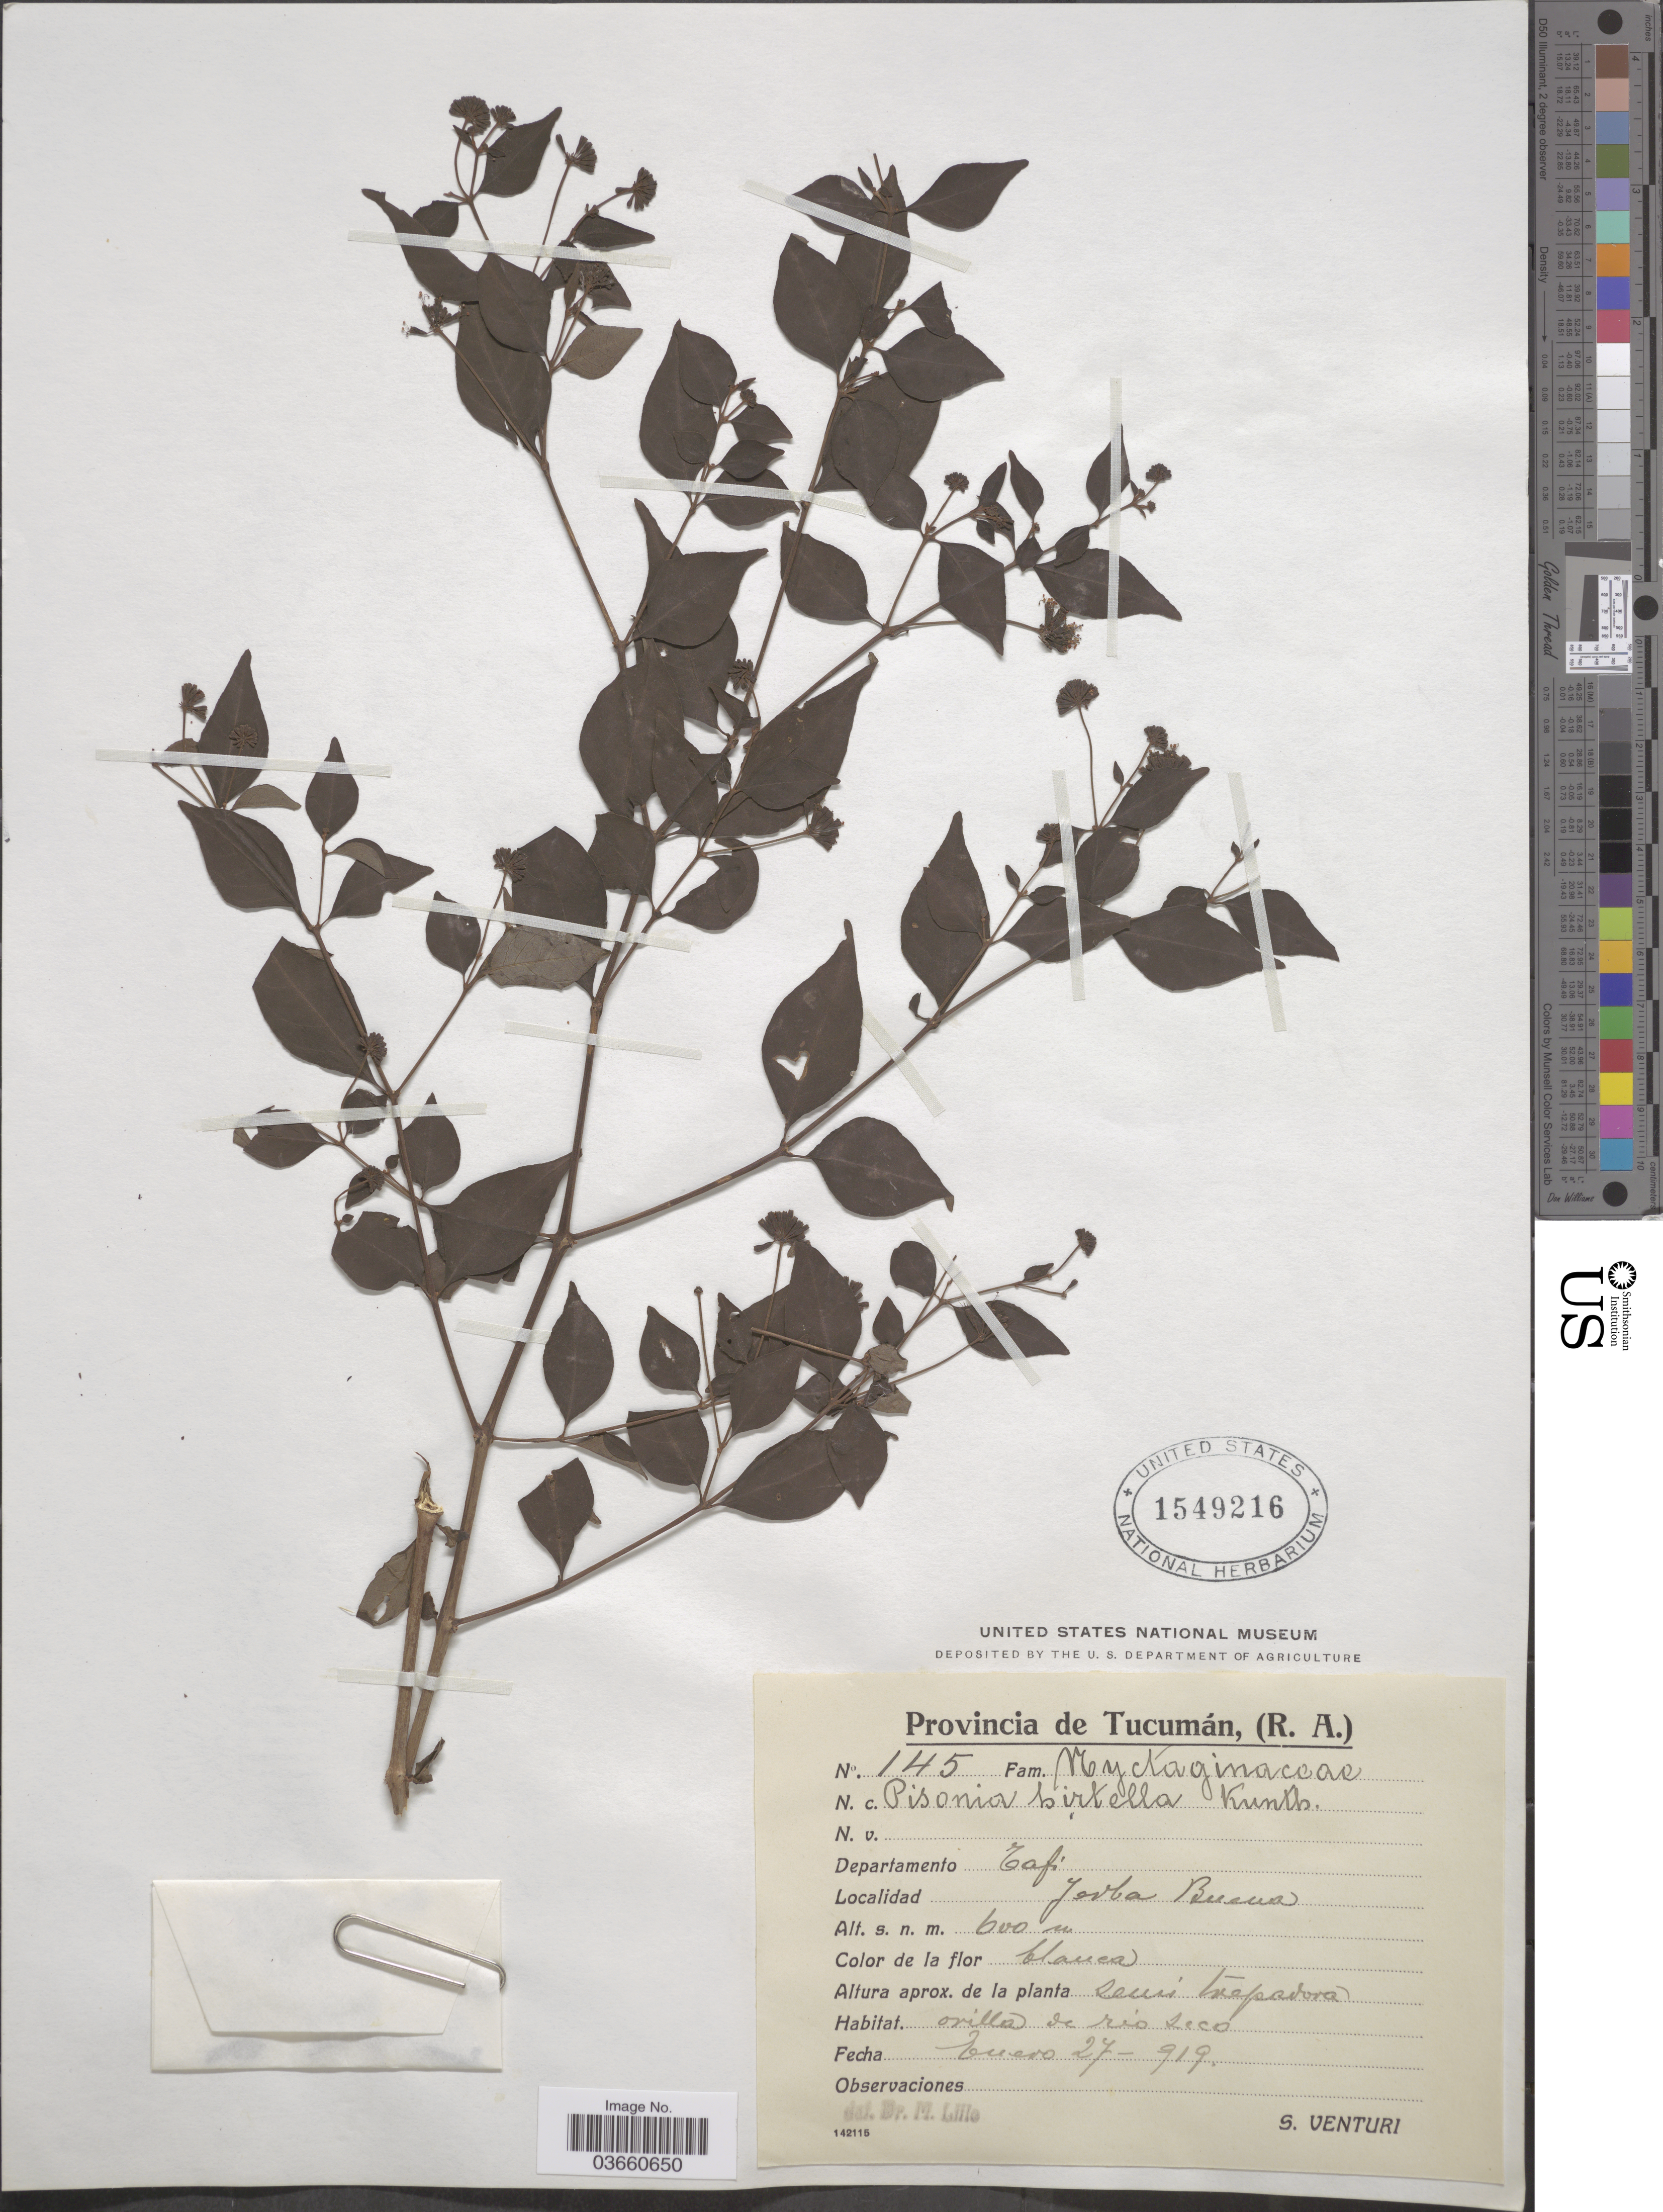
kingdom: Plantae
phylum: Tracheophyta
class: Magnoliopsida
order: Caryophyllales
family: Nyctaginaceae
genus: Pisonia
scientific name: Pisonia hirtella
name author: Kunth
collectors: S. Venturi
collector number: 145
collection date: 1919-01-27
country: Argentina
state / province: Tucuman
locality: Departamento Tafi. Yerba Buena.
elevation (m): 600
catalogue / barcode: US 1549216